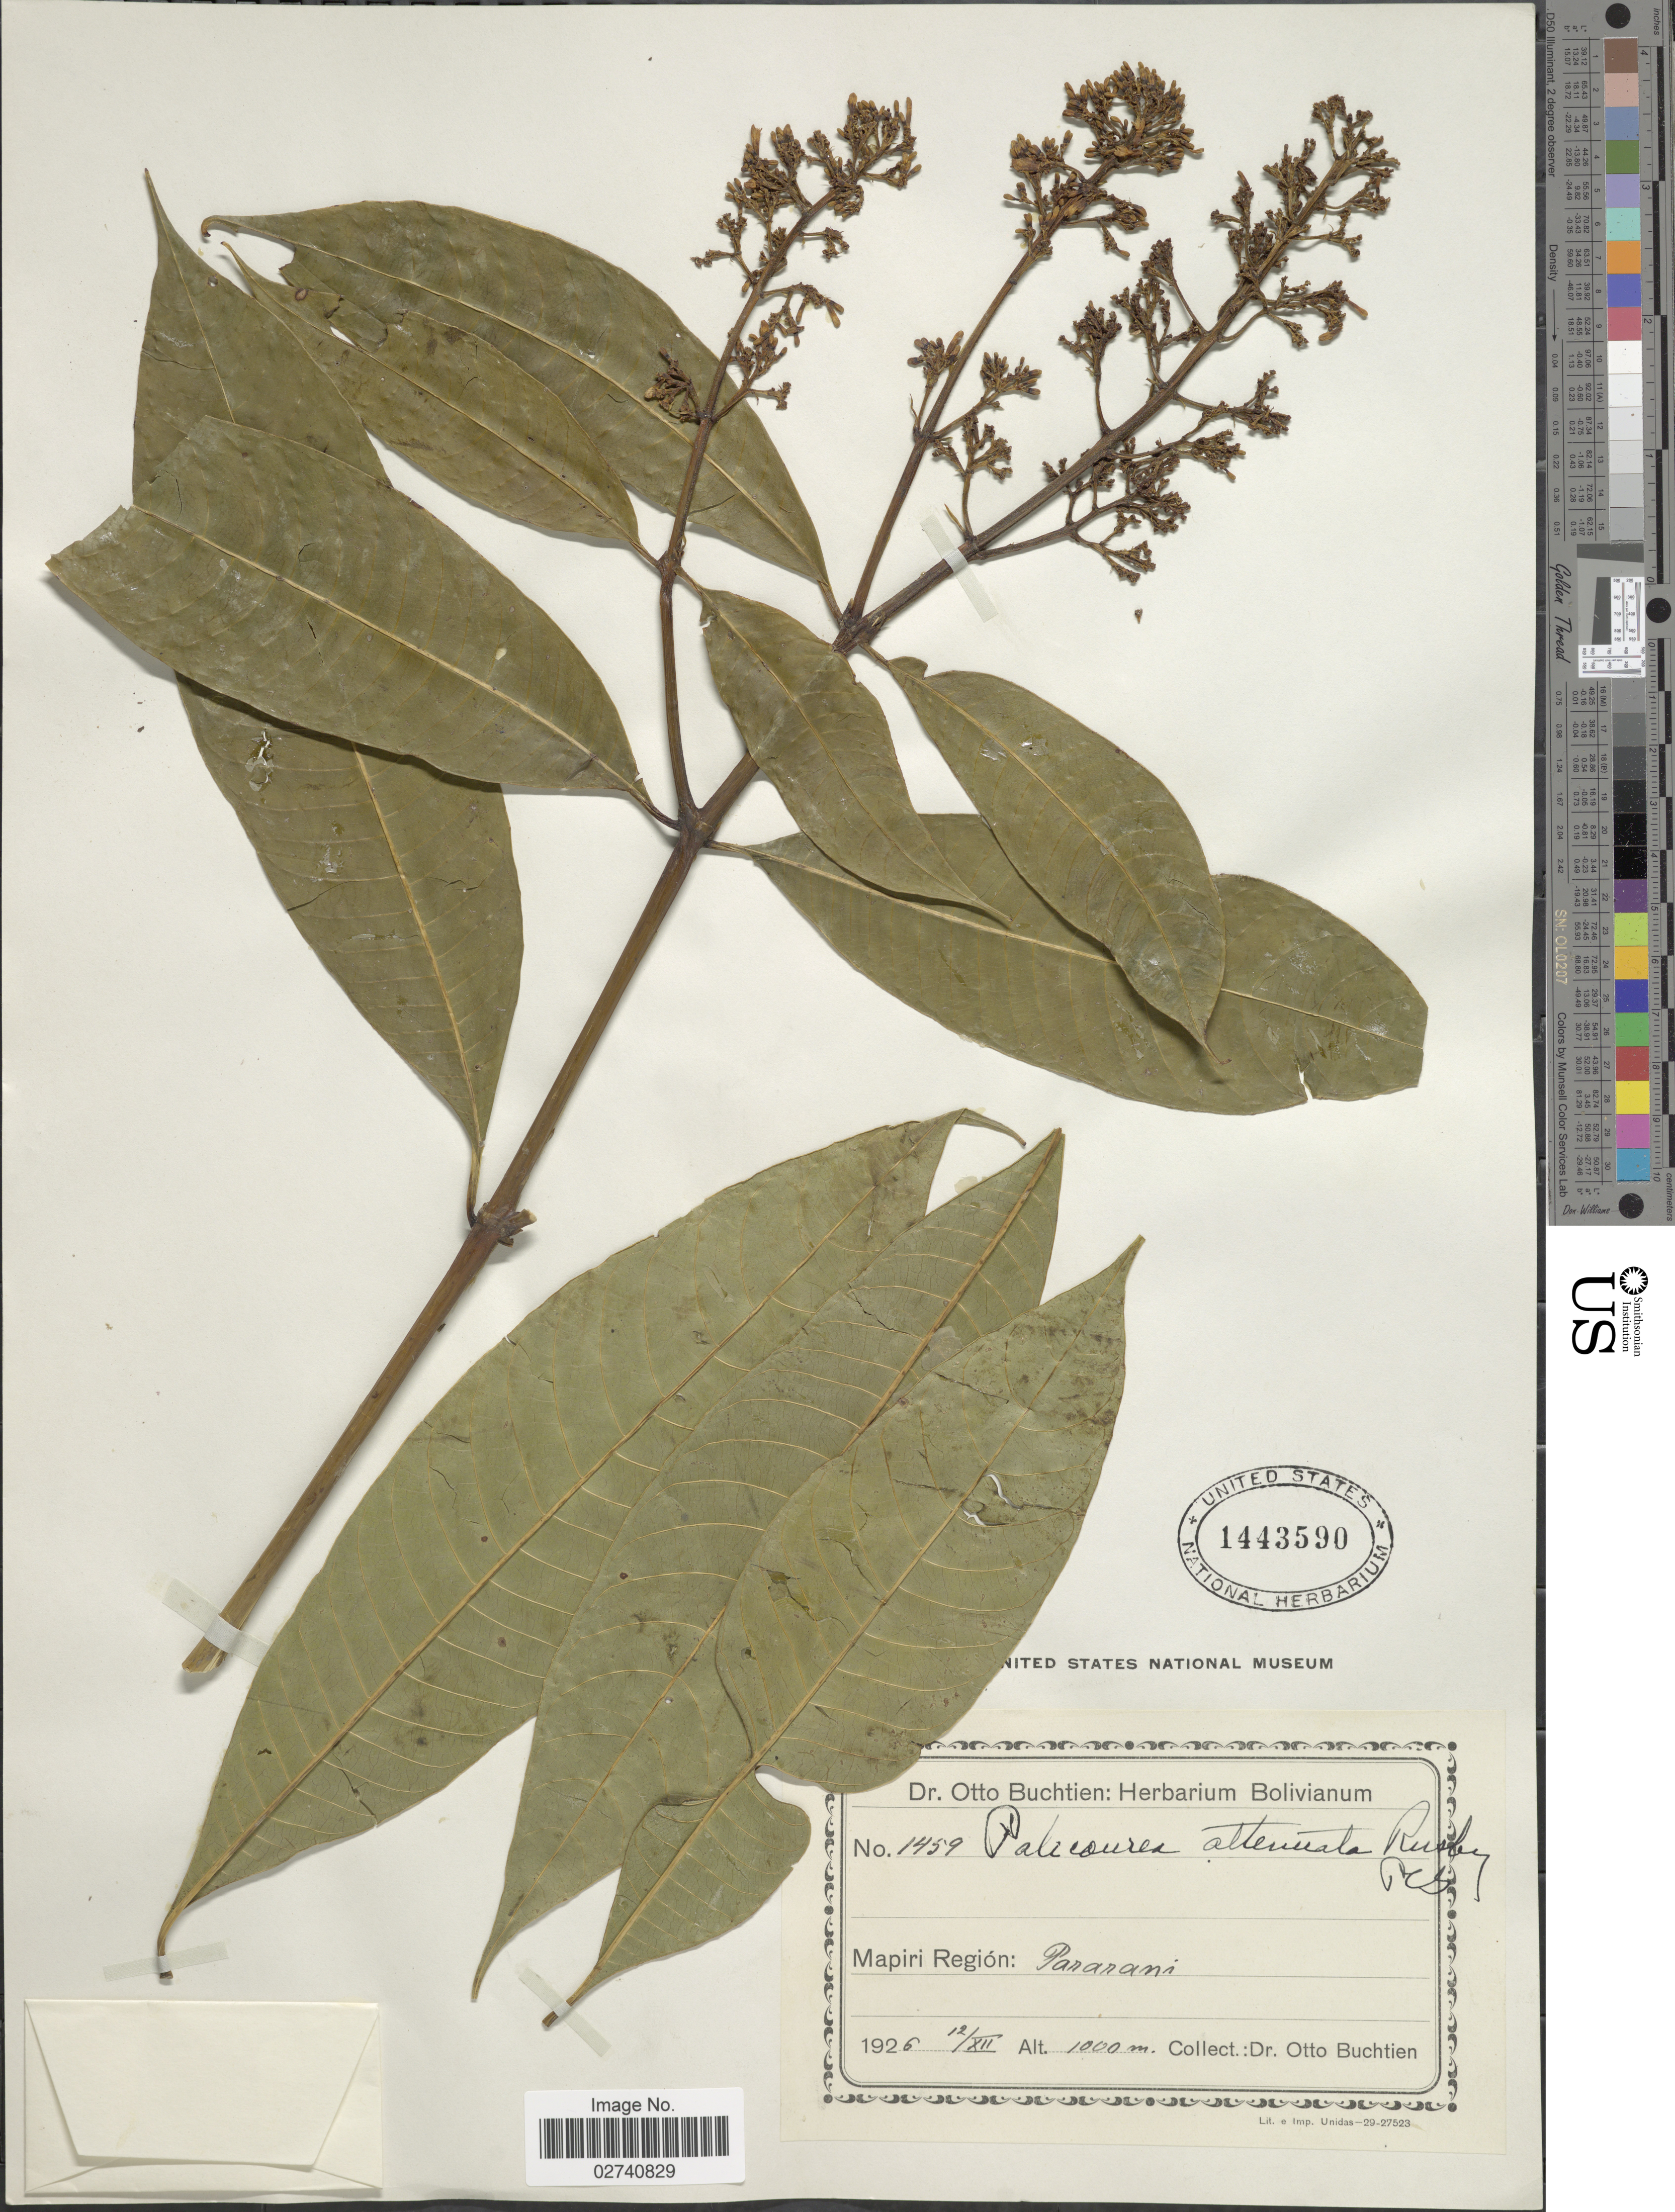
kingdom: Plantae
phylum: Tracheophyta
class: Magnoliopsida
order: Gentianales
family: Rubiaceae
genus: Palicourea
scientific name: Palicourea attenuata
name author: Rusby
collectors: O. Buchtien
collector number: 1459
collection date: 1926-12-12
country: Bolivia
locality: Mapiri Region: Pararani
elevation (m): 1000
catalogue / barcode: US 1443590